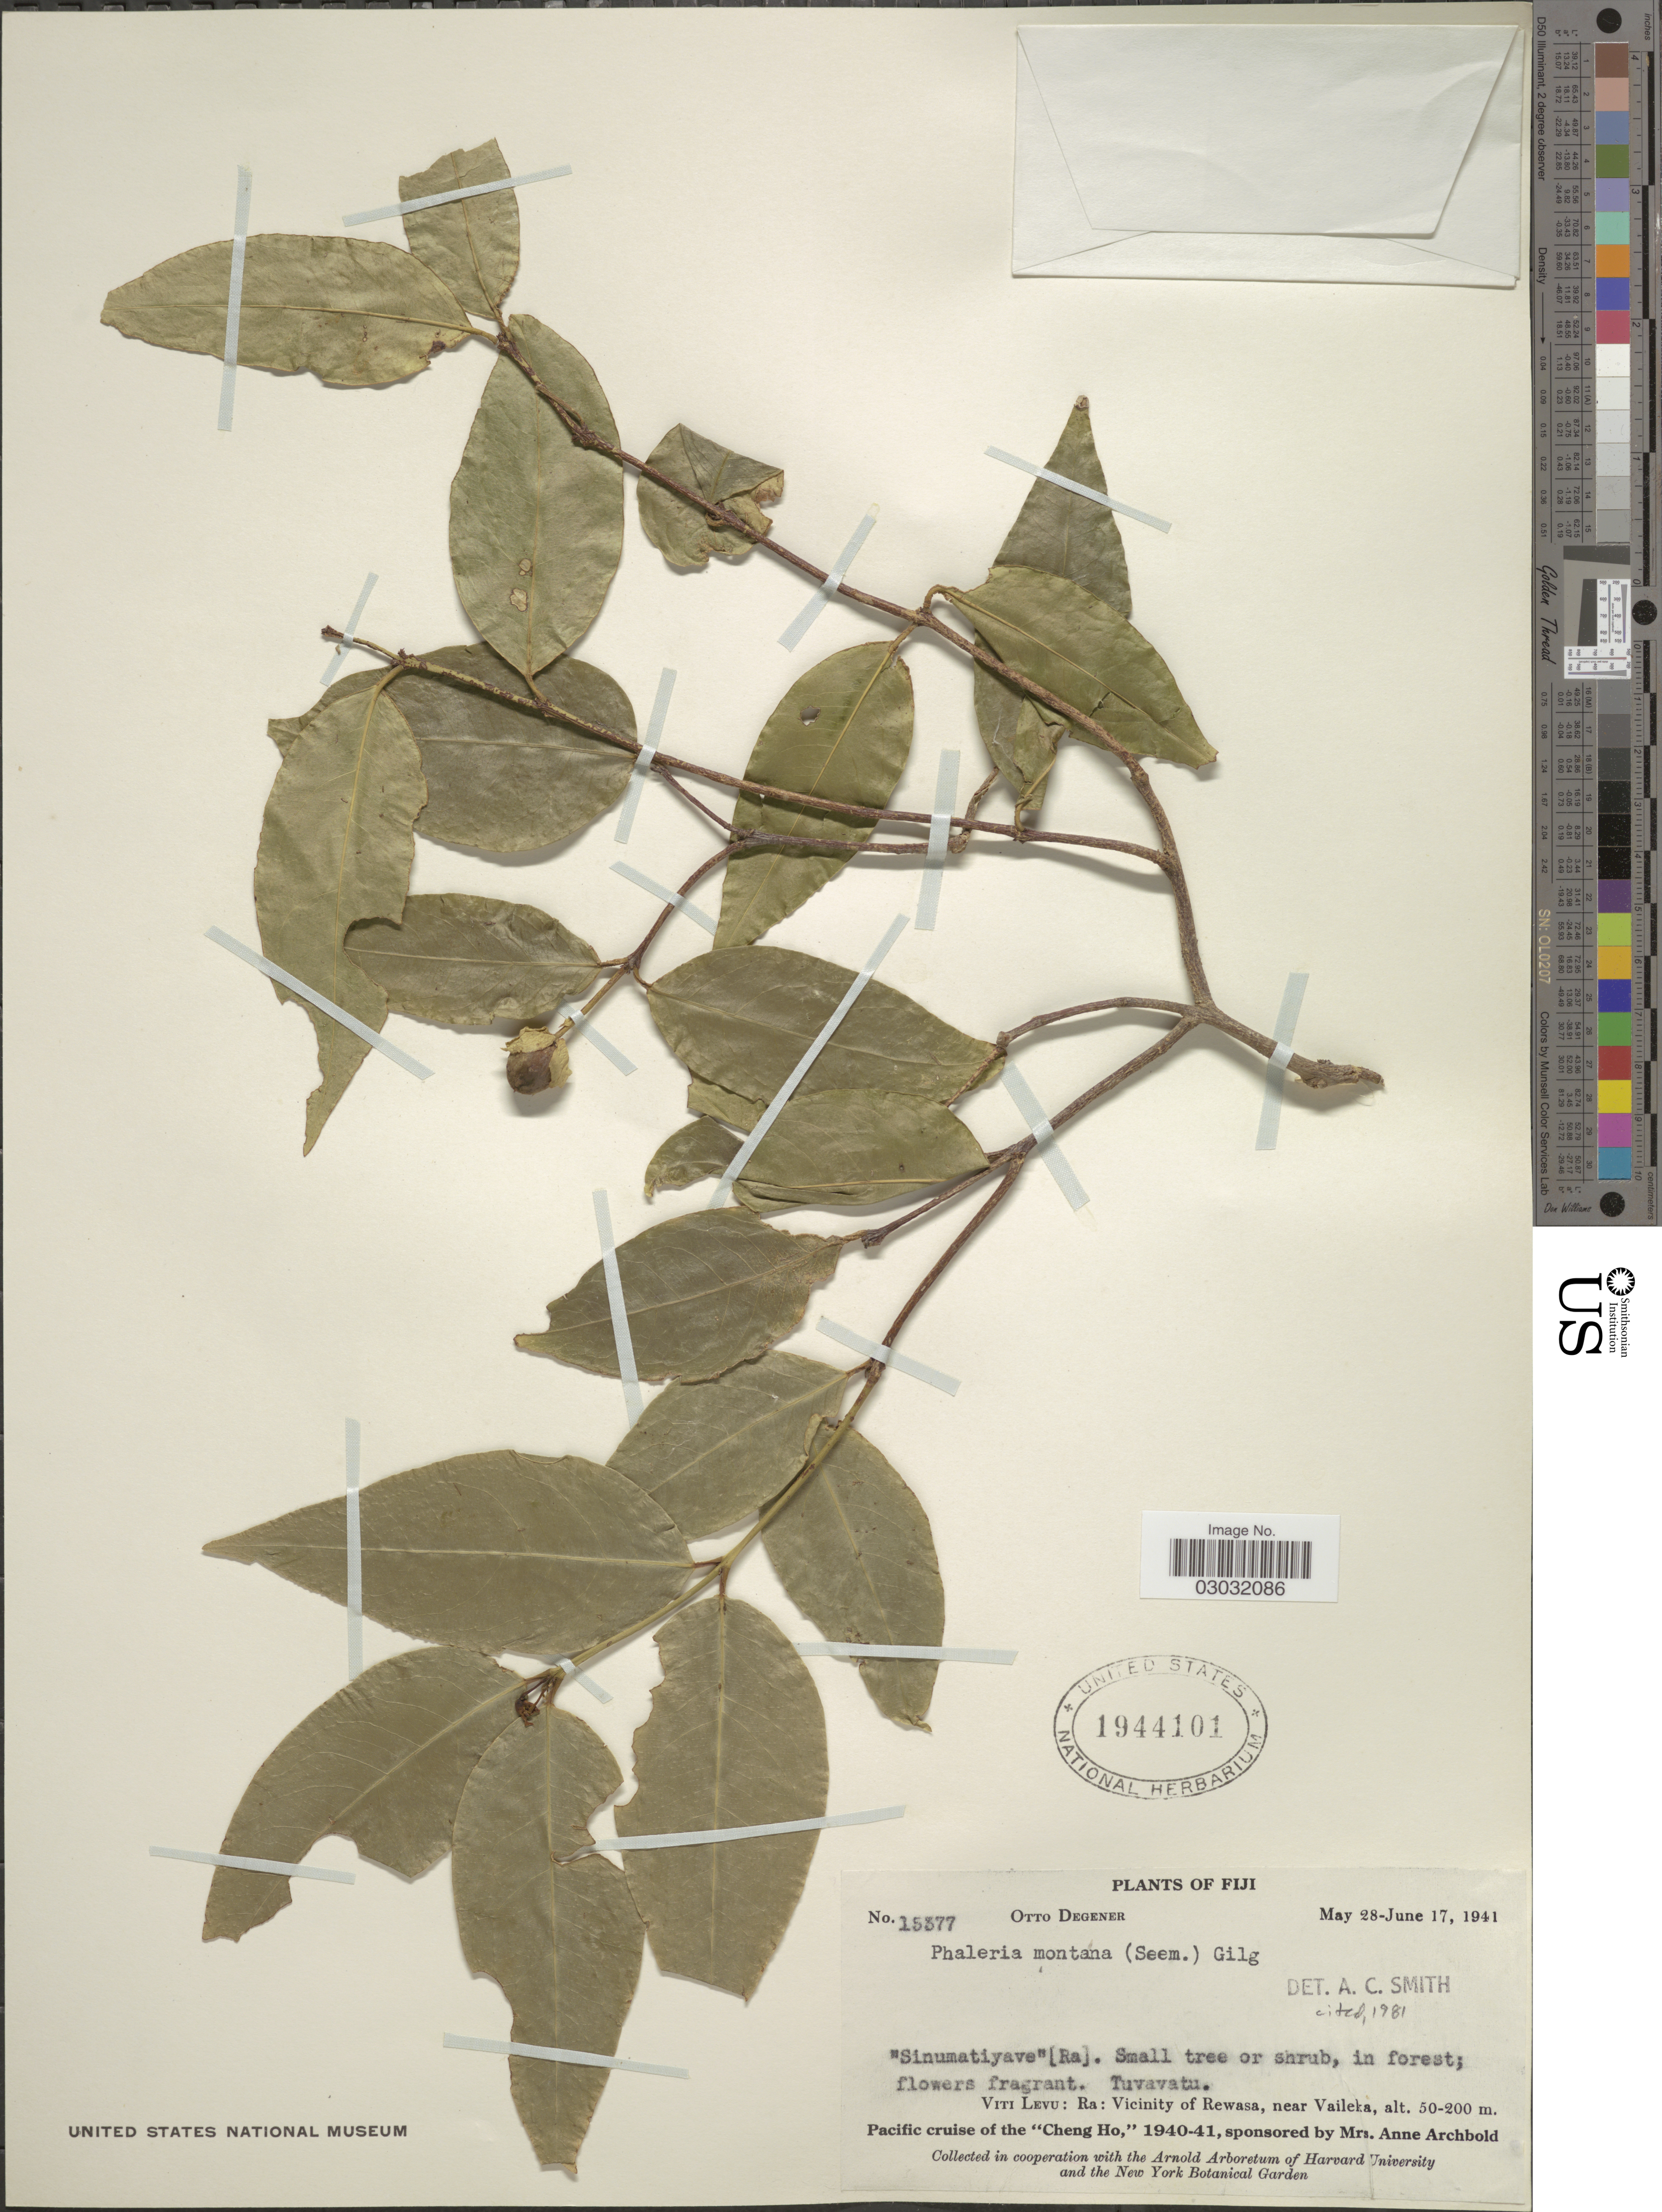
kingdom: Plantae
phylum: Tracheophyta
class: Magnoliopsida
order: Malvales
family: Thymelaeaceae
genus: Phaleria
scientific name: Phaleria montana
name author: (Seem.) Gilg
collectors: O. Degener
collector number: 15377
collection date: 1941-05-28/1941-06-17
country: Fiji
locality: Tuvavatu. Viti Levu: Ra: Vicinity of Rewasa, near Vaileka.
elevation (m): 50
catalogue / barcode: US 1944101